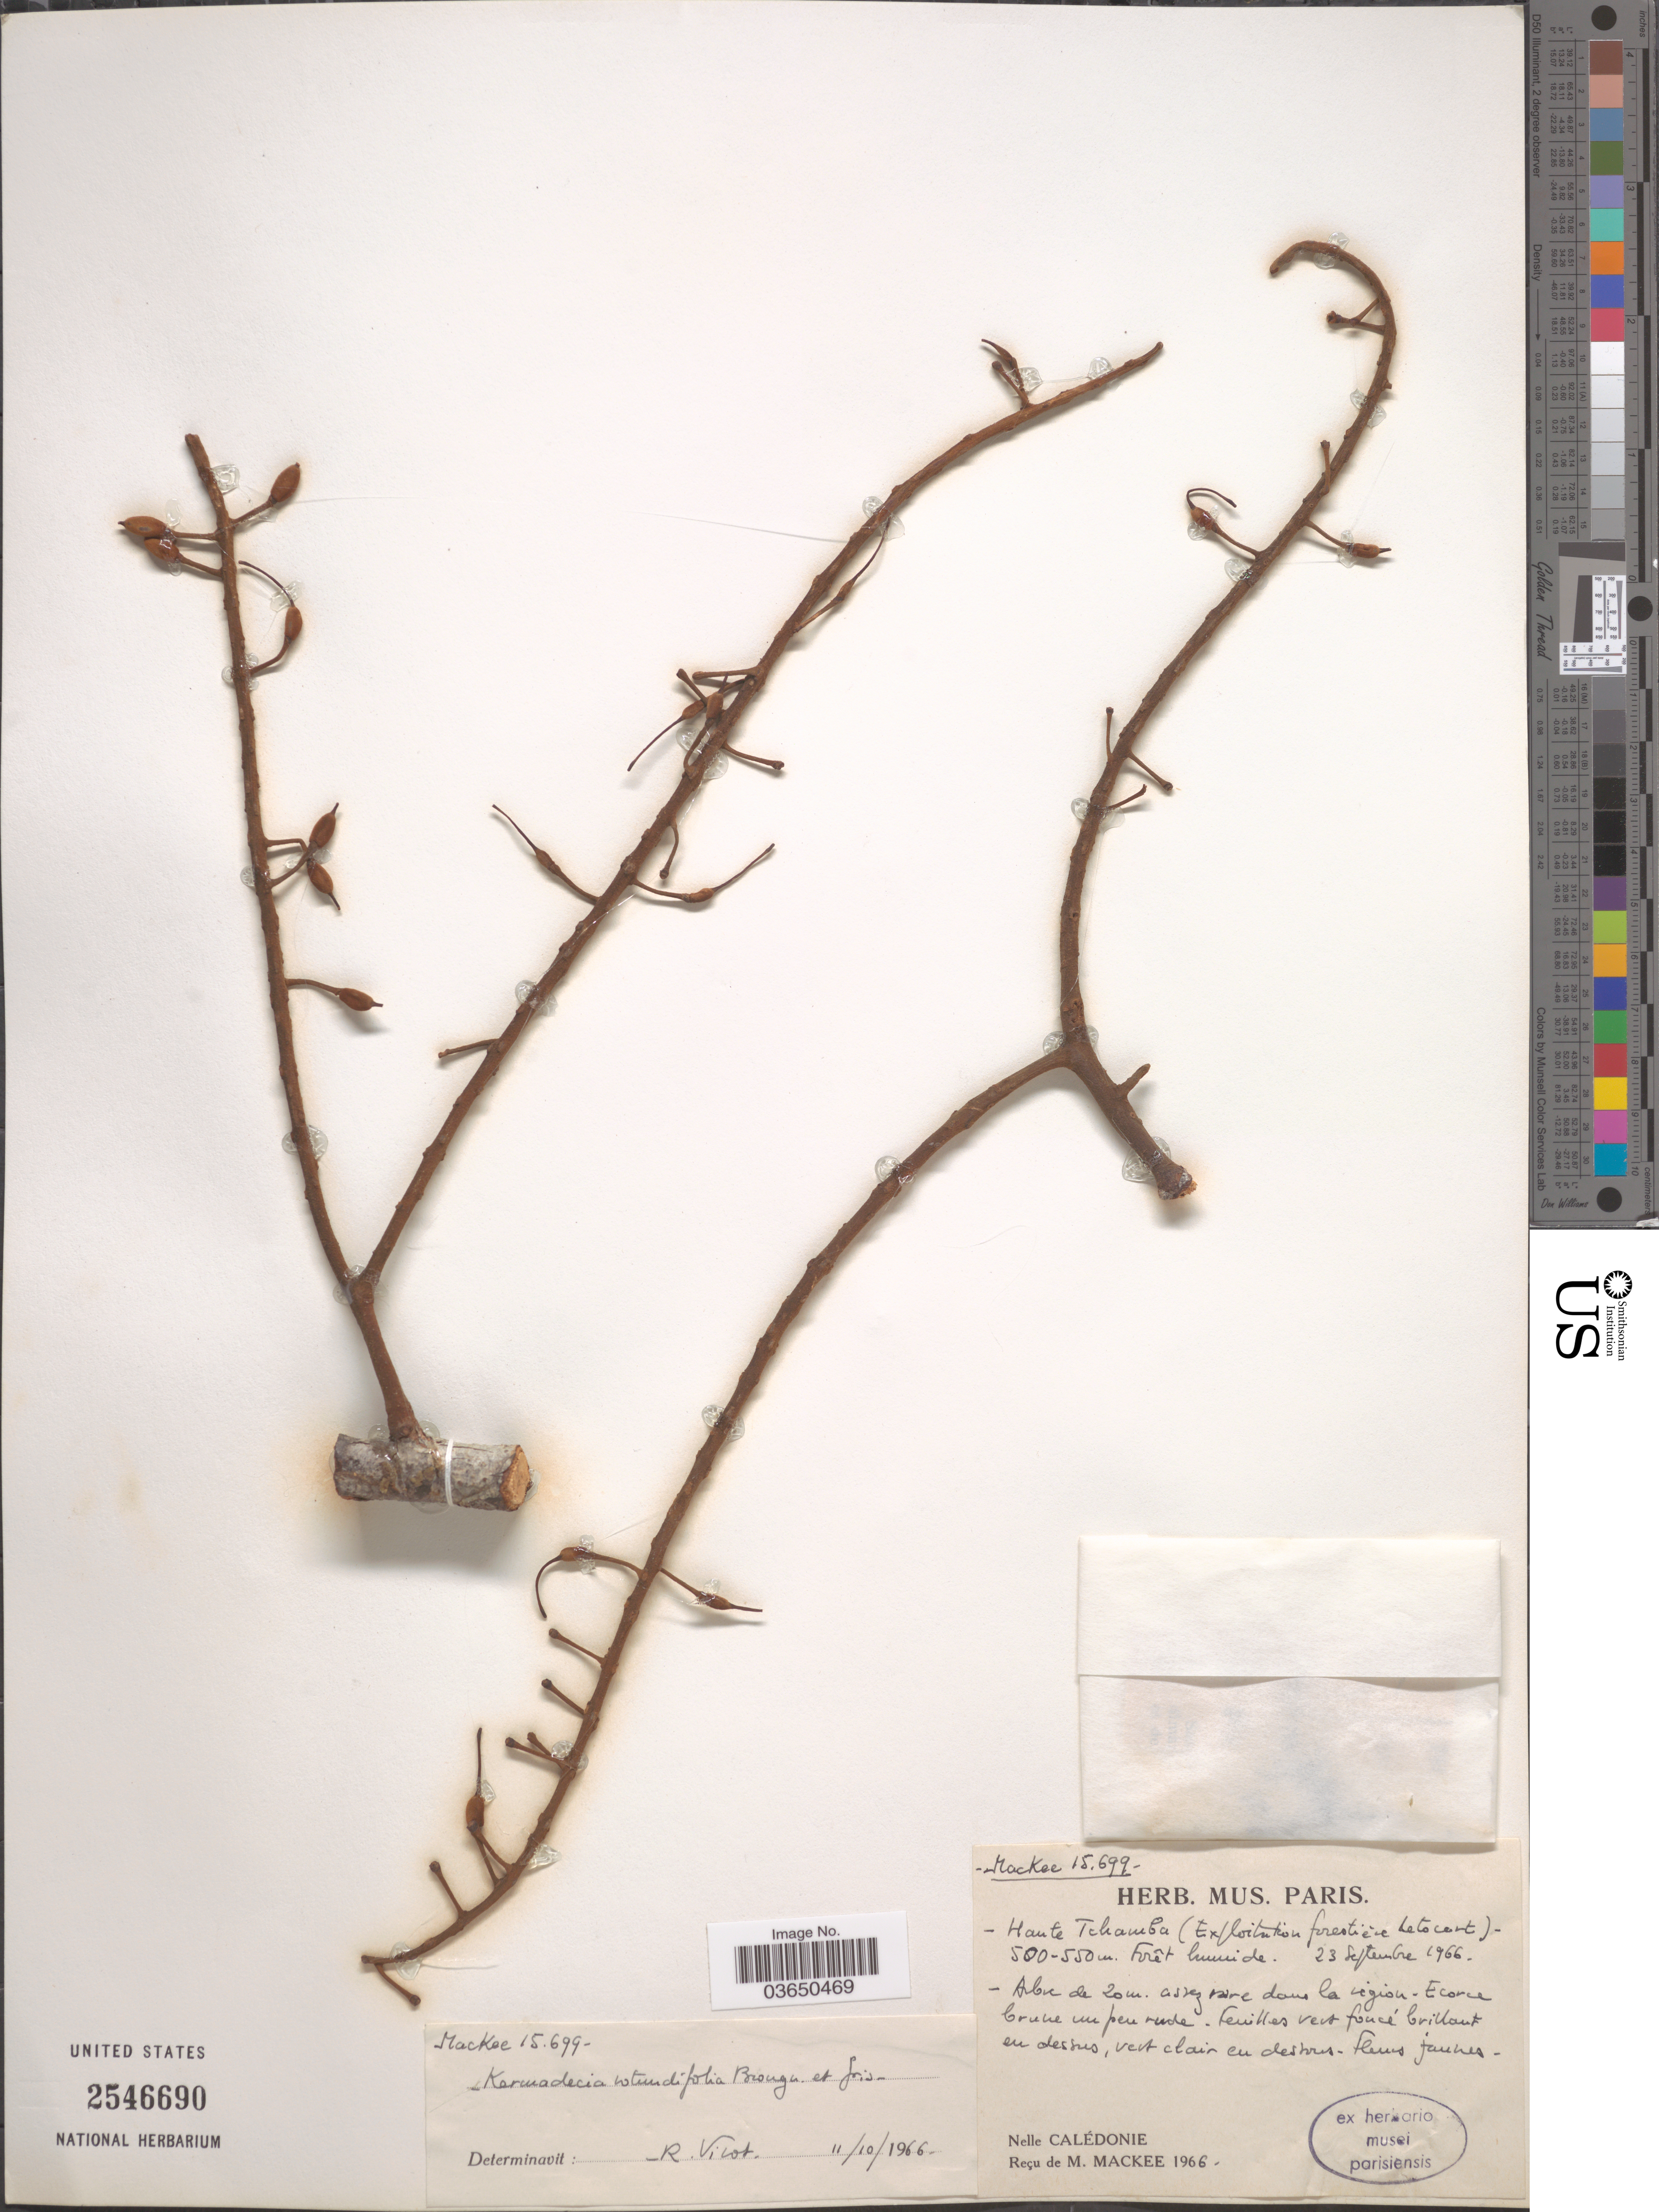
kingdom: Plantae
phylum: Tracheophyta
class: Magnoliopsida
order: Proteales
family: Proteaceae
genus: Kermadecia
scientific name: Kermadecia rotundifolia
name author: Brongn. & Gris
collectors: M. Mackee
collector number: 15699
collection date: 1966-09-23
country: New Caledonia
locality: Haute Tchamba (Exploitation forestière letocart). Nelle Calédonie.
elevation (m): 500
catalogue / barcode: US 2546690